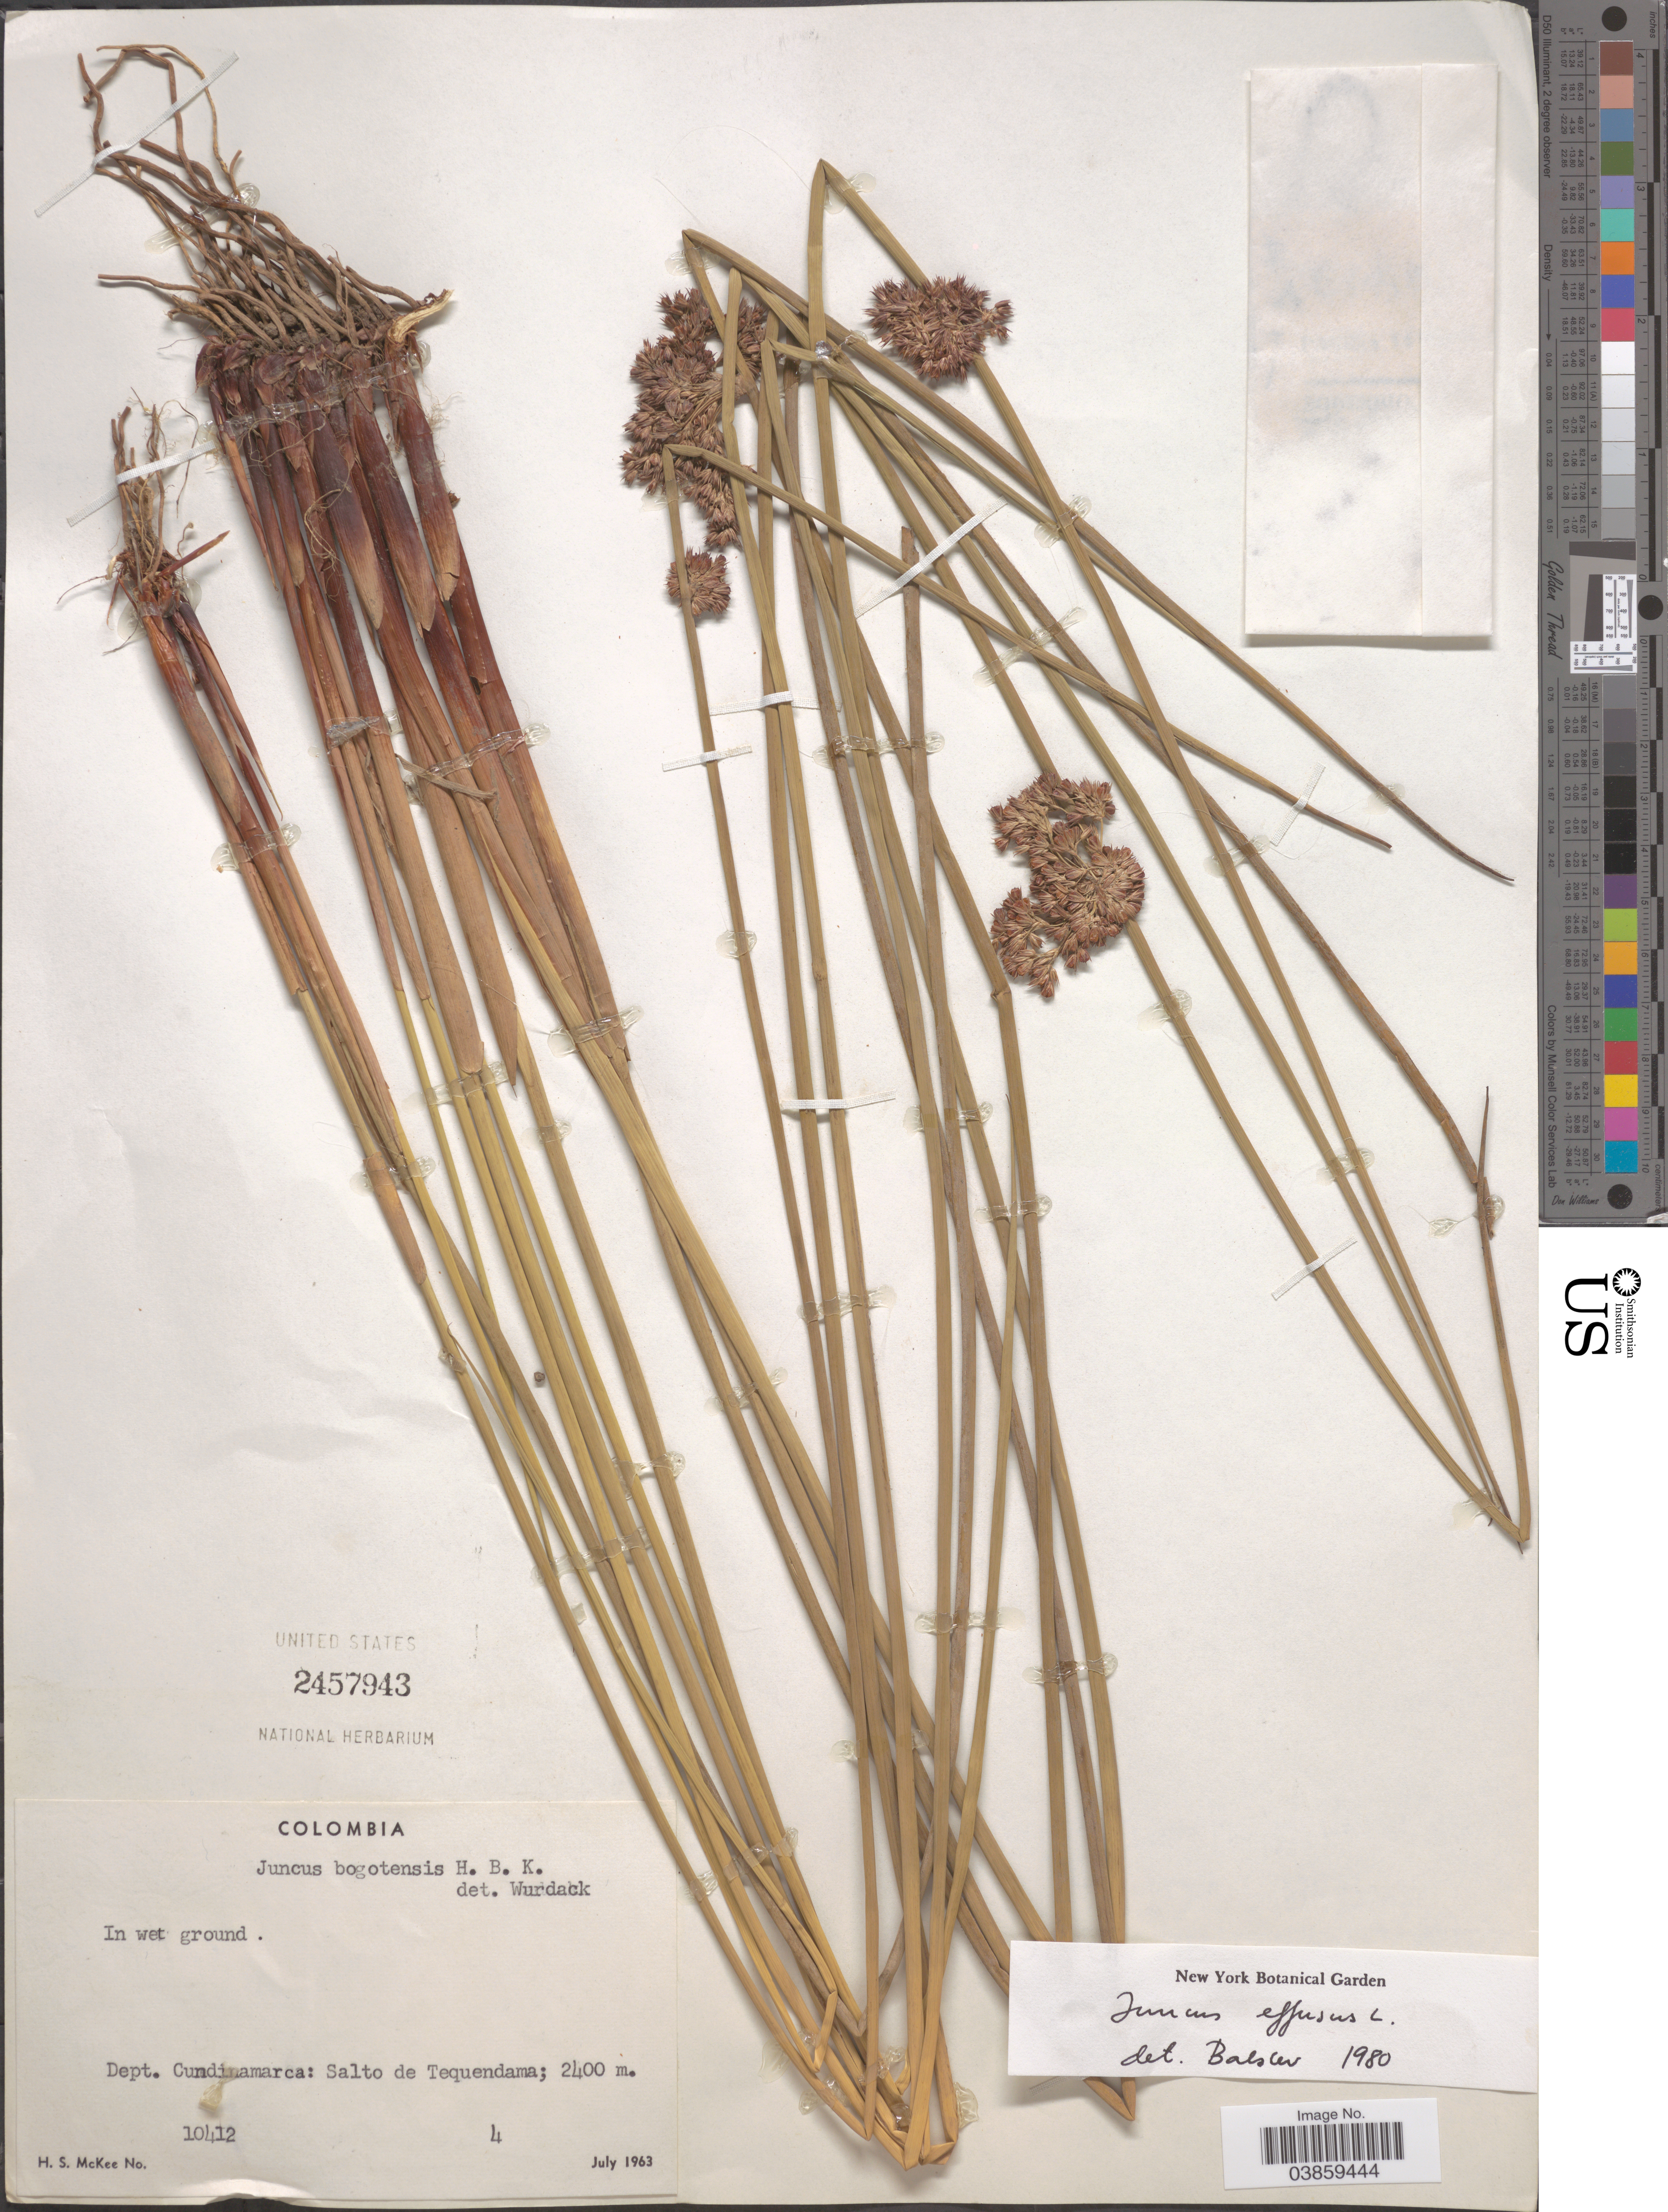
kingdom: Plantae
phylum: Tracheophyta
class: Liliopsida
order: Poales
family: Juncaceae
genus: Juncus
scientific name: Juncus effusus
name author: L.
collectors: H. S. McKee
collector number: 10412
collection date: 1963-07-04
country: Colombia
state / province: Cundinamarca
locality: Dept. Cundinamarca: Salto de Tequendama.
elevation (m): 2400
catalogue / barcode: US 2457943